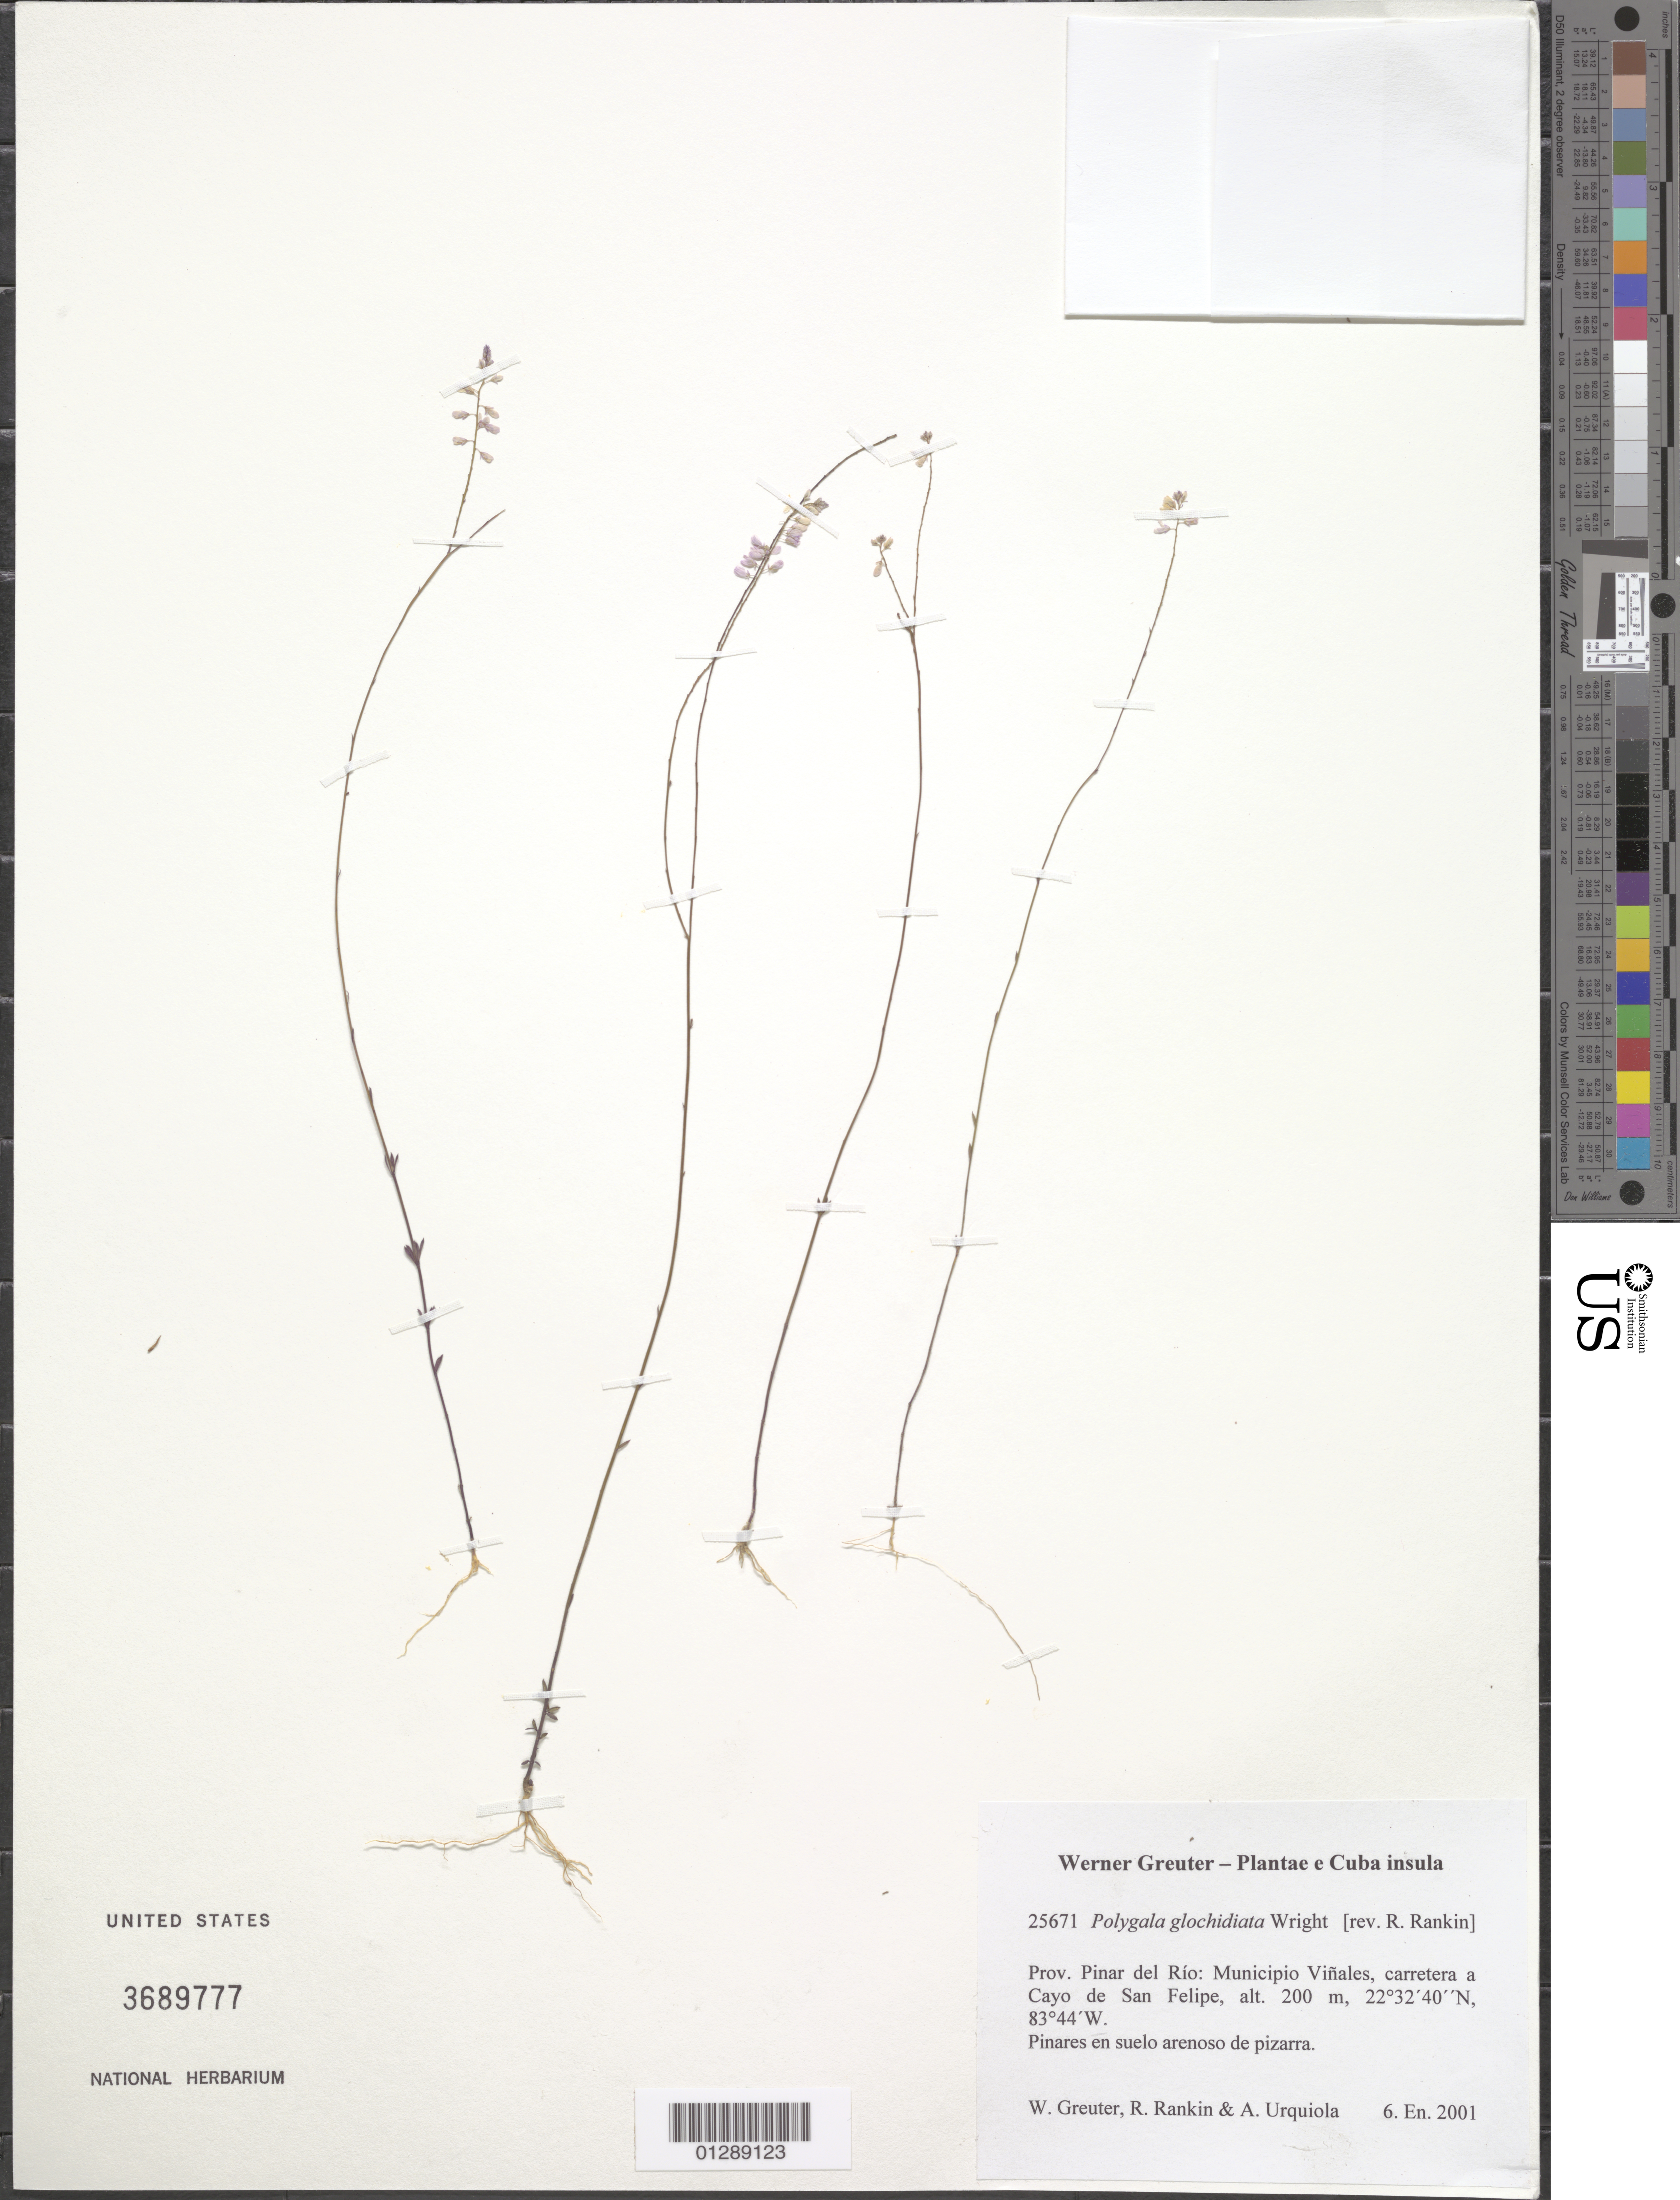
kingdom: Plantae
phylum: Tracheophyta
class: Magnoliopsida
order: Fabales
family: Polygalaceae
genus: Polygala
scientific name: Polygala glochidiata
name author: Kunth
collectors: W. R. Greuter, R. Rankin Rodriguez & A. Urquiola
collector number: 25671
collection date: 2001-01-06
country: Cuba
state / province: Pinar del Rio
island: Cuba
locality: Municipio La Palma, Municipio Viñales, carretera a Cayo de San Felipe.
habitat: Pinares en suelo arenoso de pizarra.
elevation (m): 200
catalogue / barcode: US 3689777